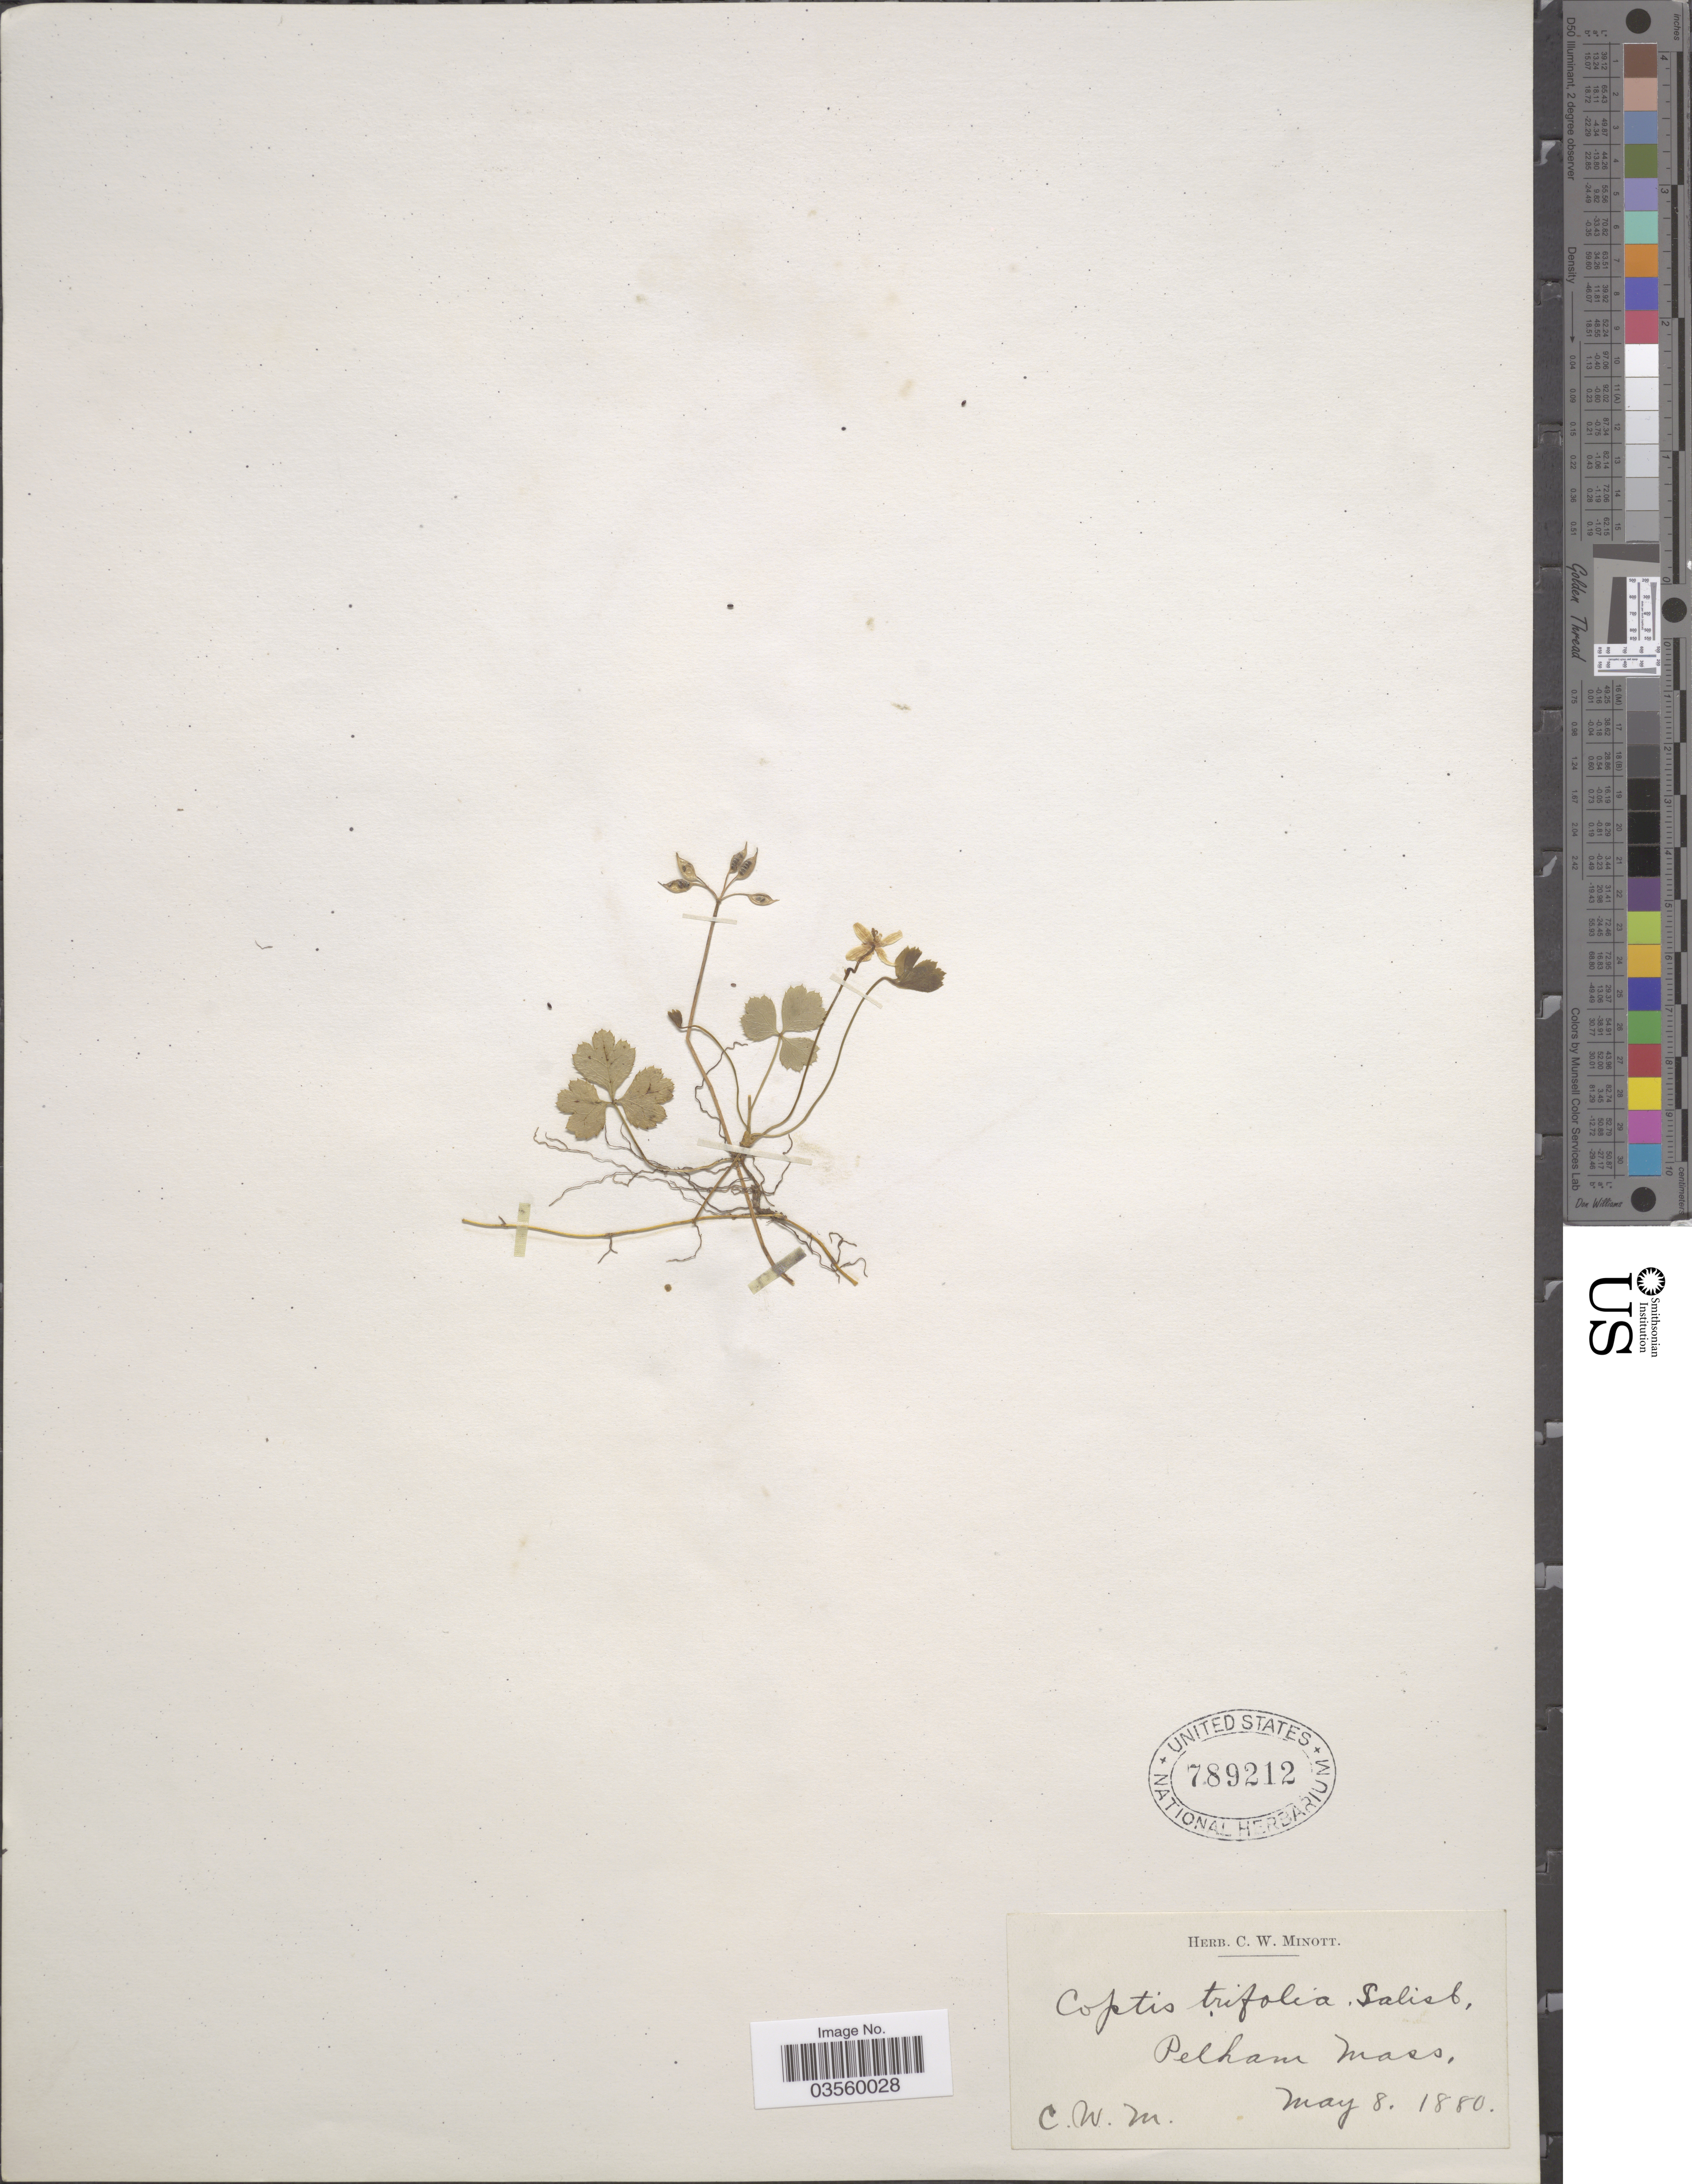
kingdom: Plantae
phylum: Tracheophyta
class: Magnoliopsida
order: Ranunculales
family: Ranunculaceae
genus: Coptis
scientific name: Coptis trifolia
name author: (L.) Salisb.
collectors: C. Minott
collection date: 1880-05-08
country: United States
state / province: Massachusetts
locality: Pelham.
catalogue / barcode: US 789212